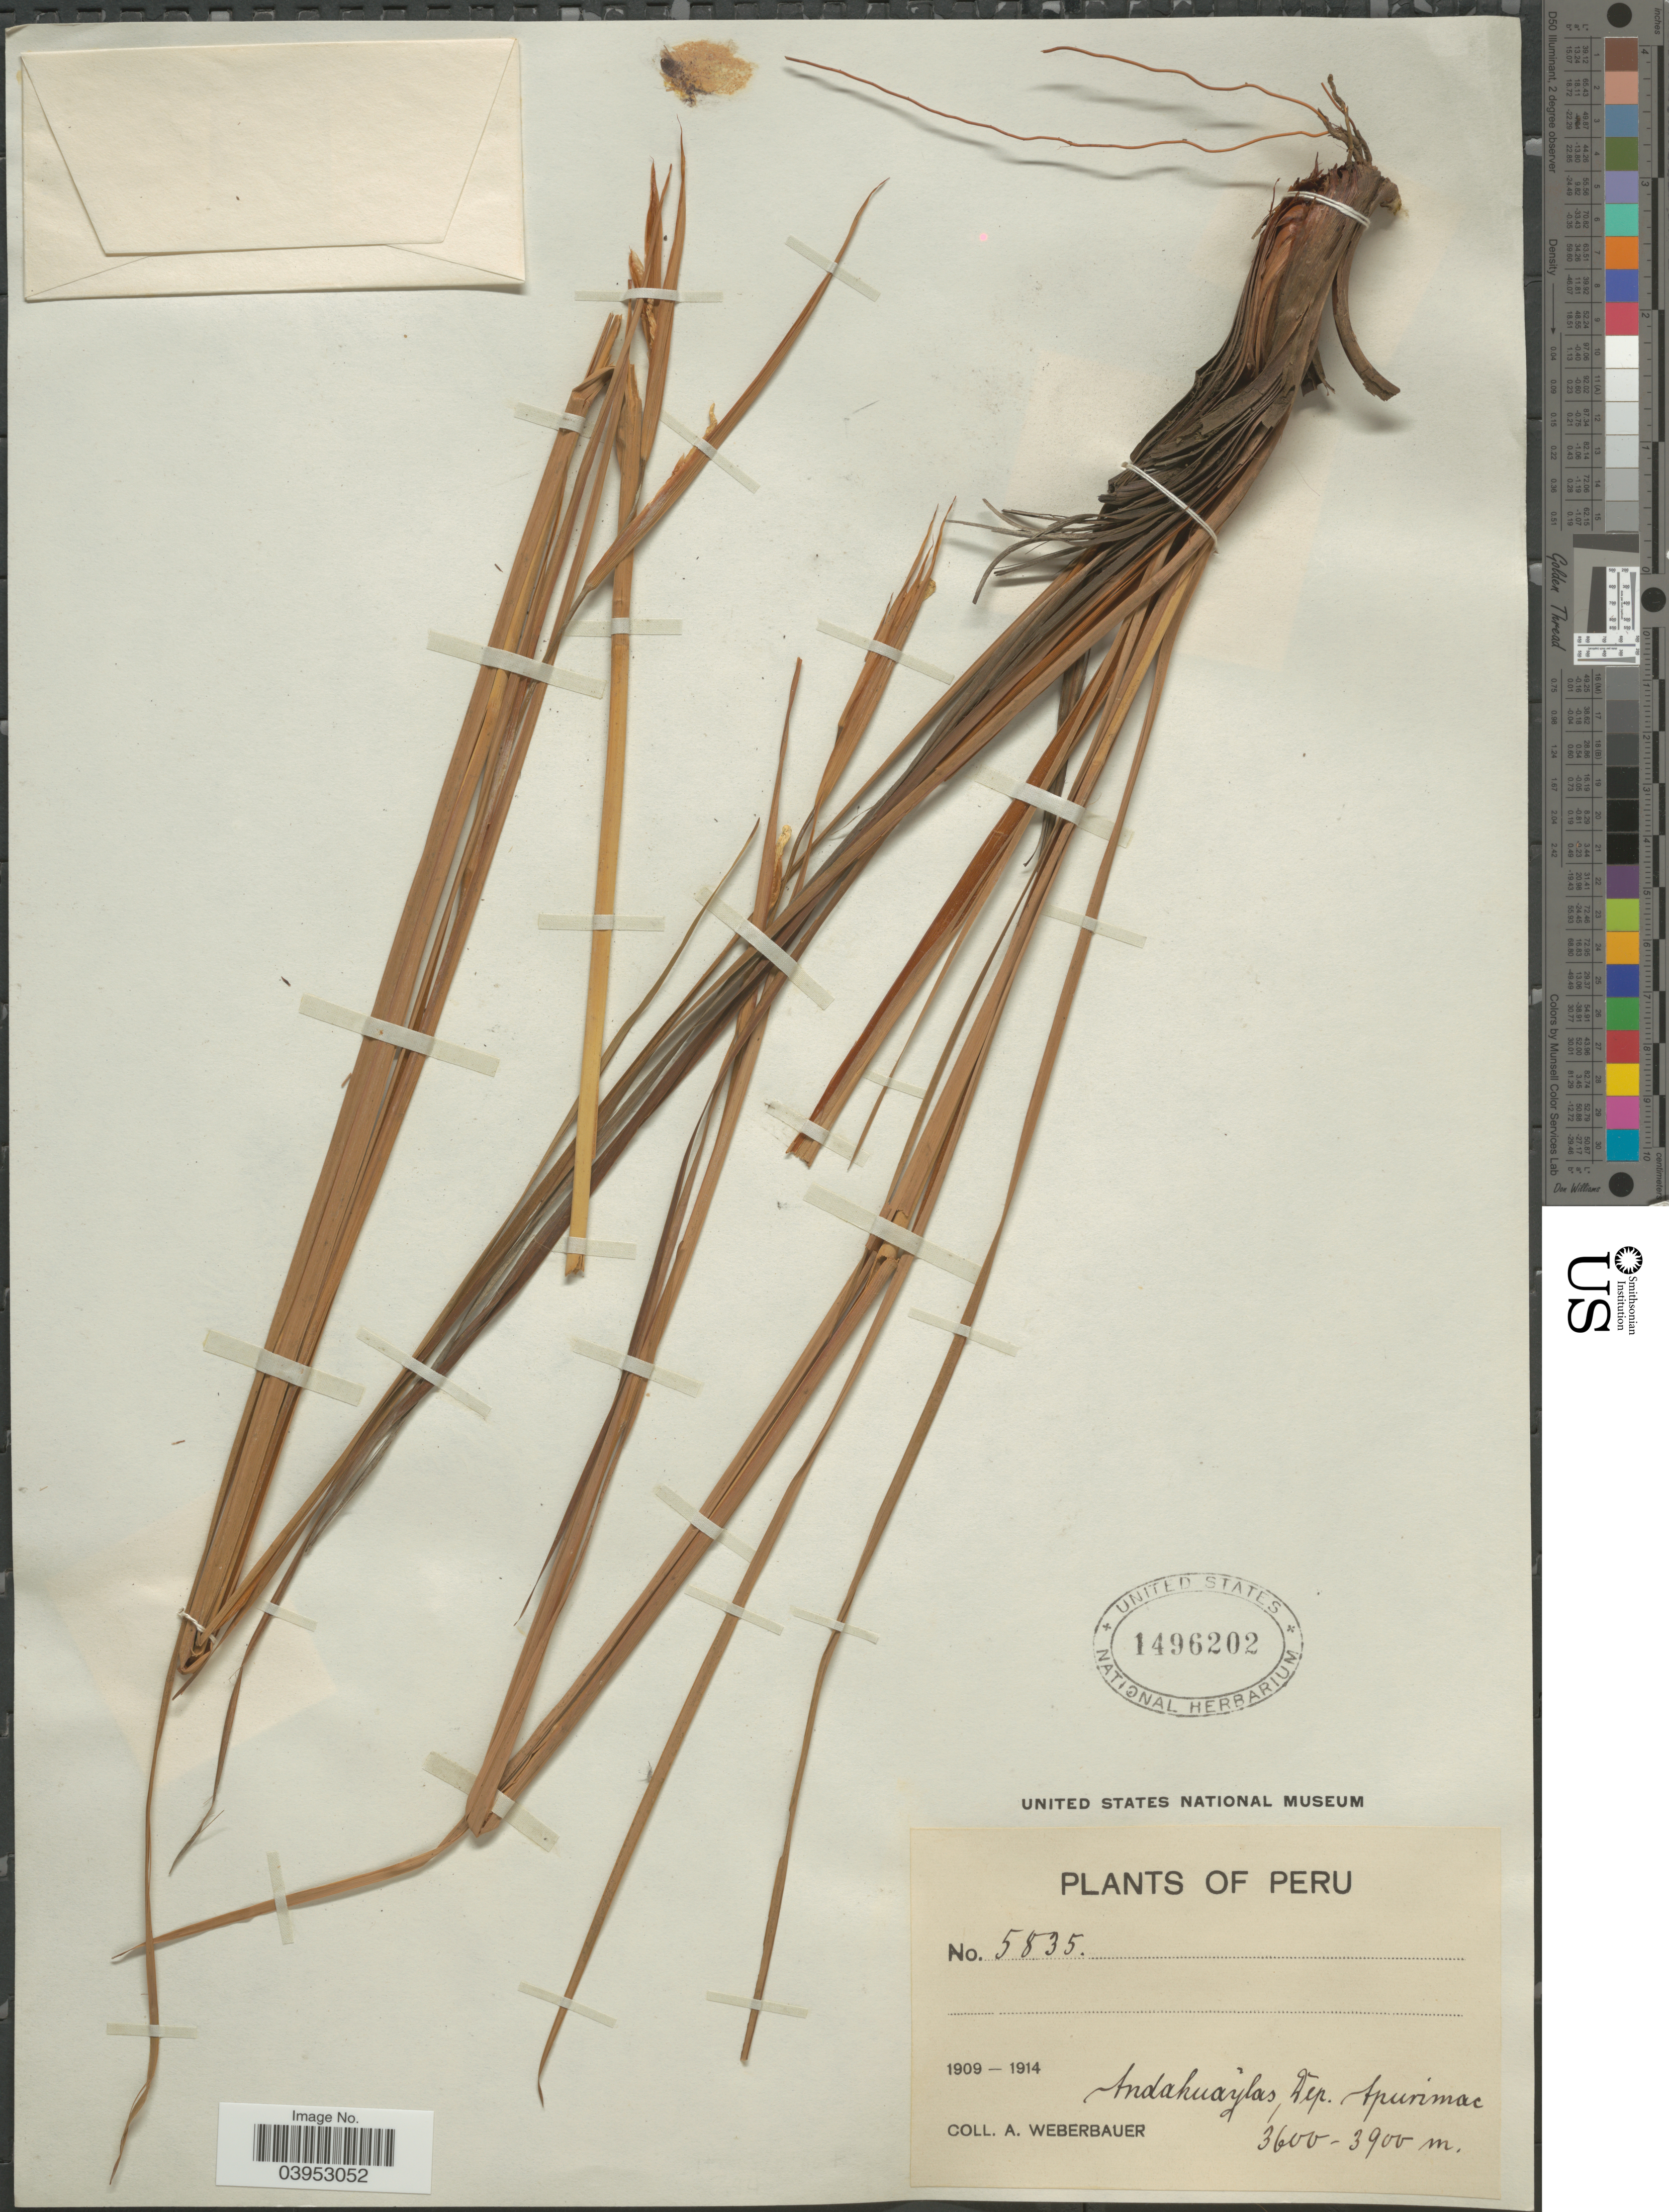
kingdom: Plantae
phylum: Tracheophyta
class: Liliopsida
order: Asparagales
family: Iridaceae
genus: Orthrosanthus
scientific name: Orthrosanthus occissapungus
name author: (Ruiz ex Klatt) Diels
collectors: A. Weberbauer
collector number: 5835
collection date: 1909/1914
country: Peru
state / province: Apurímac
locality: Andahuaylas, Dep. Apurimac.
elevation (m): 3600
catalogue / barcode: US 1496202